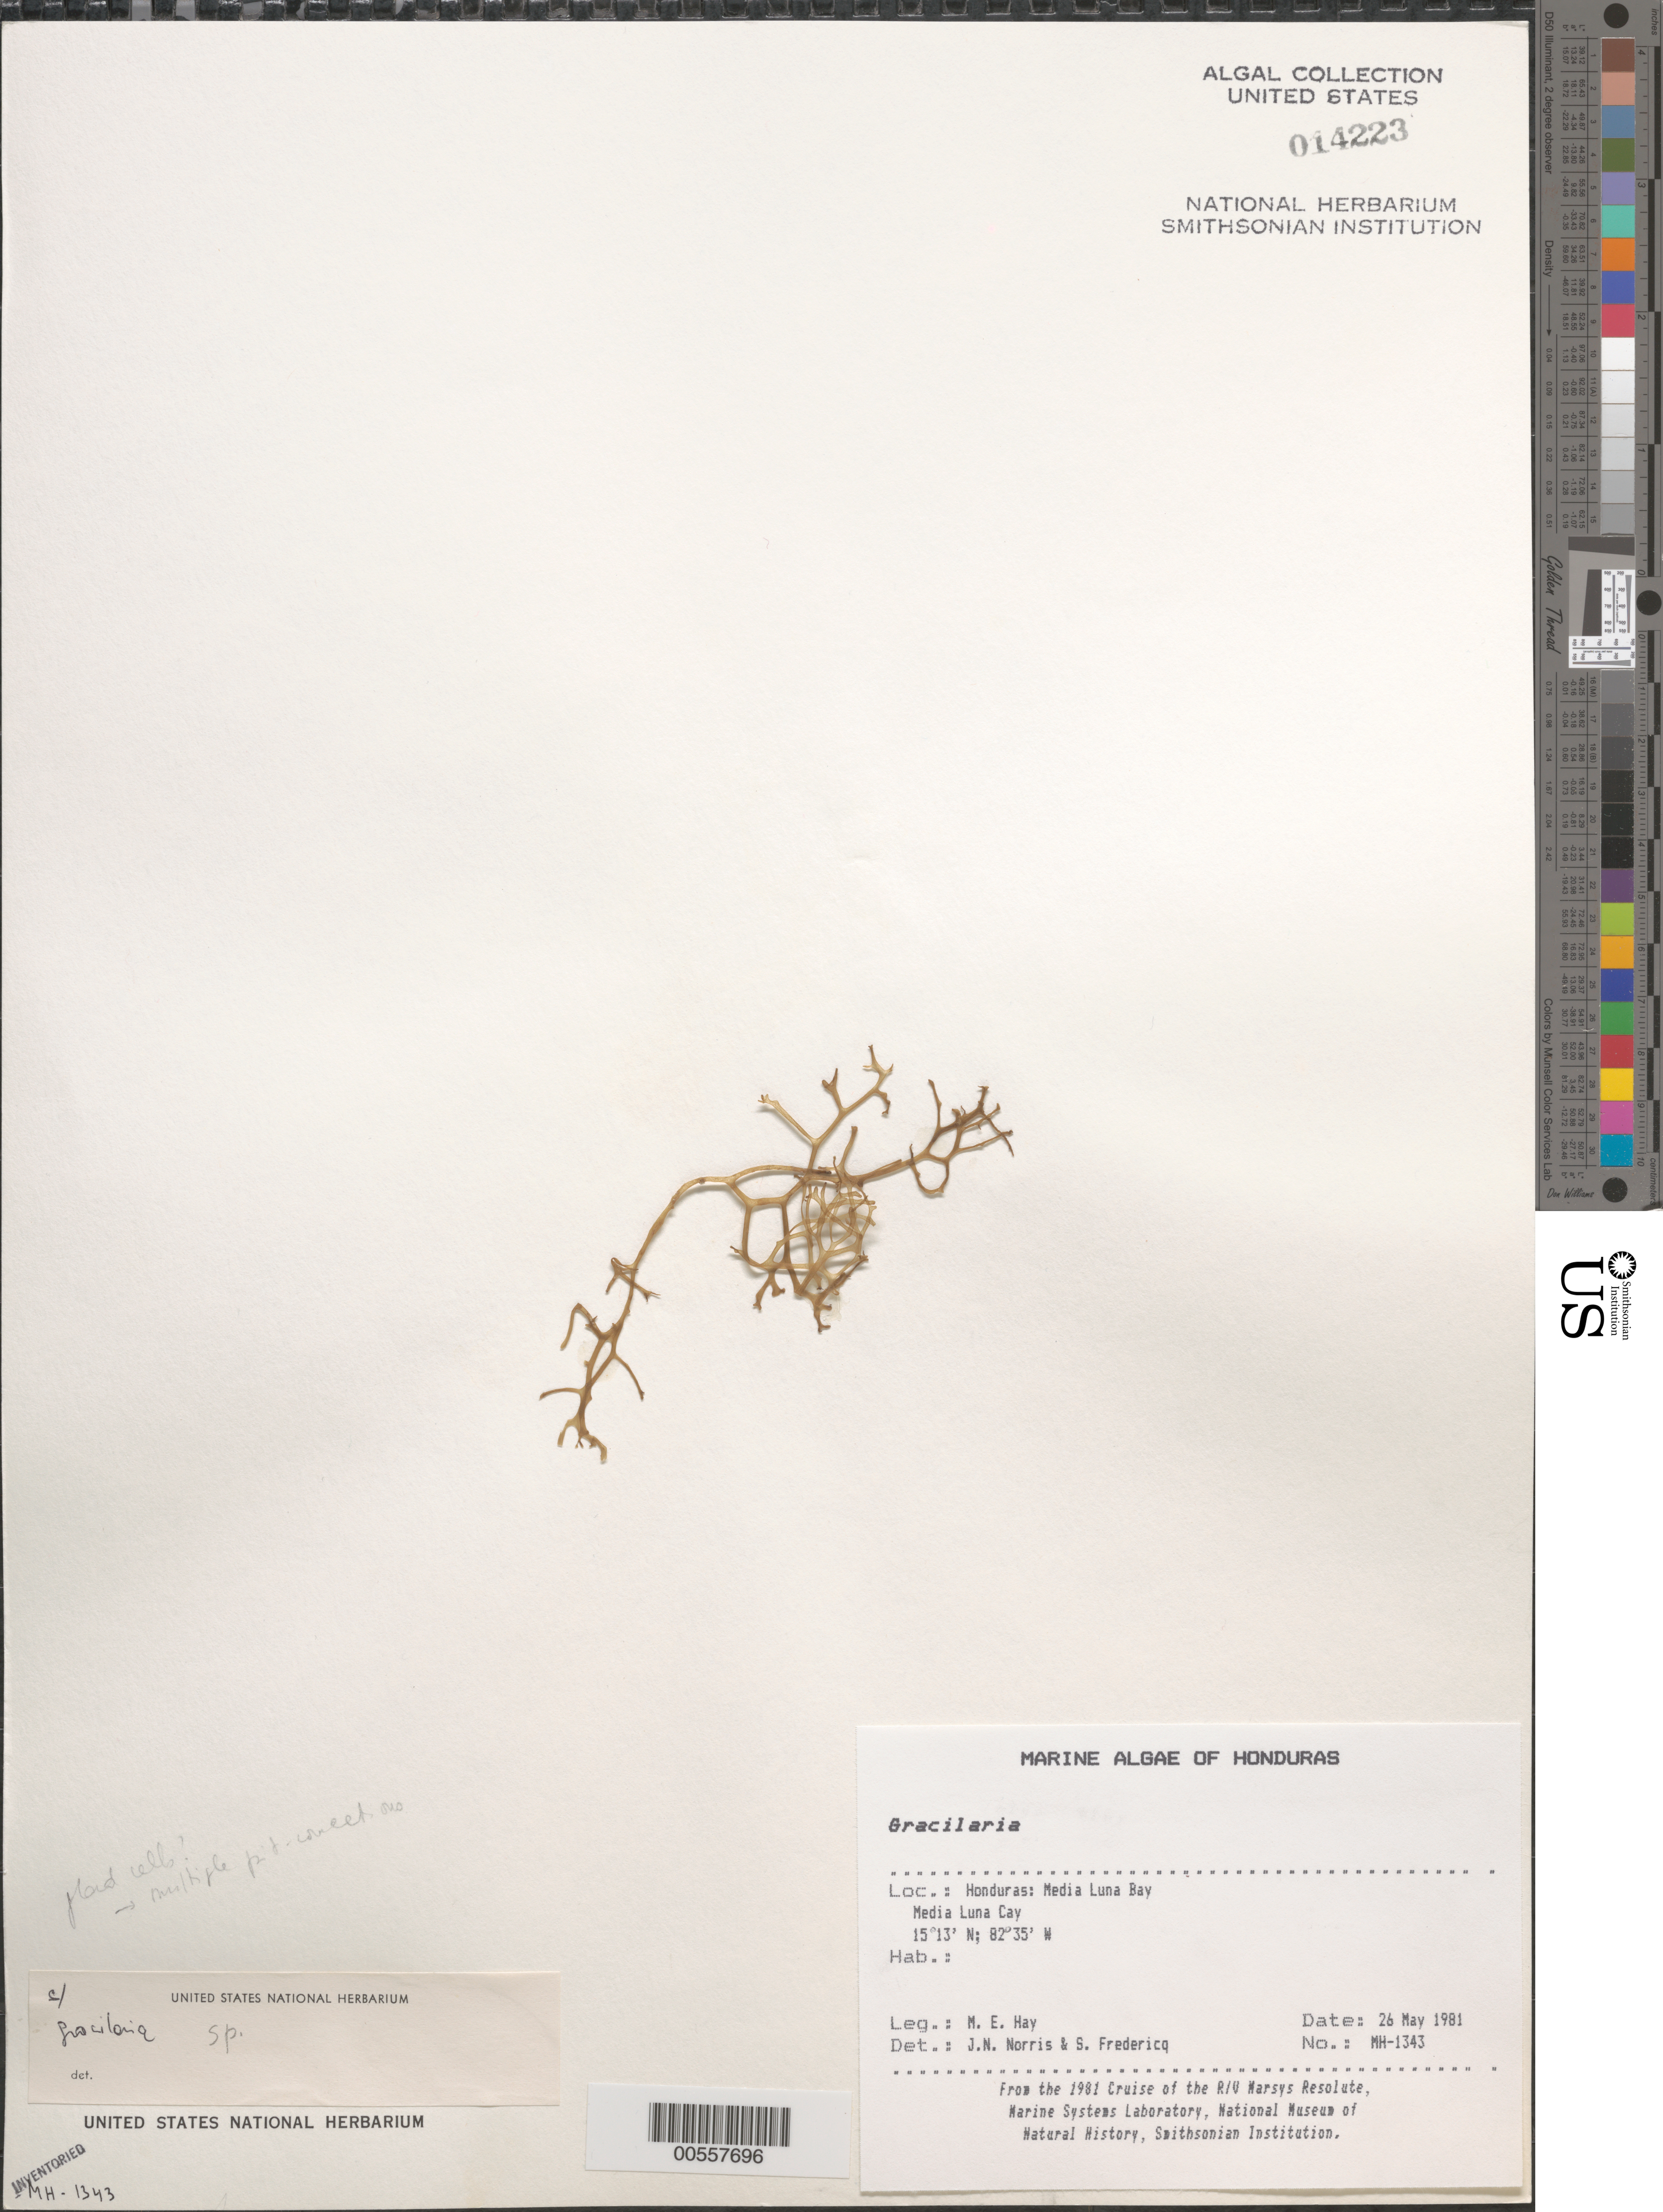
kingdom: Plantae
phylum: Rhodophyta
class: Florideophyceae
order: Gracilariales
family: Gracilariaceae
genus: Gracilaria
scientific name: Gracilaria sp.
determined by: Norris, J. N.; Fredericq, S.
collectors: M. E. Hay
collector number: MEH-1343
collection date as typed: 26 May 1981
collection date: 1981-05-26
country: Honduras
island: Media Luna Cay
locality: Media Luna Bay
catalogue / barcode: US 14223